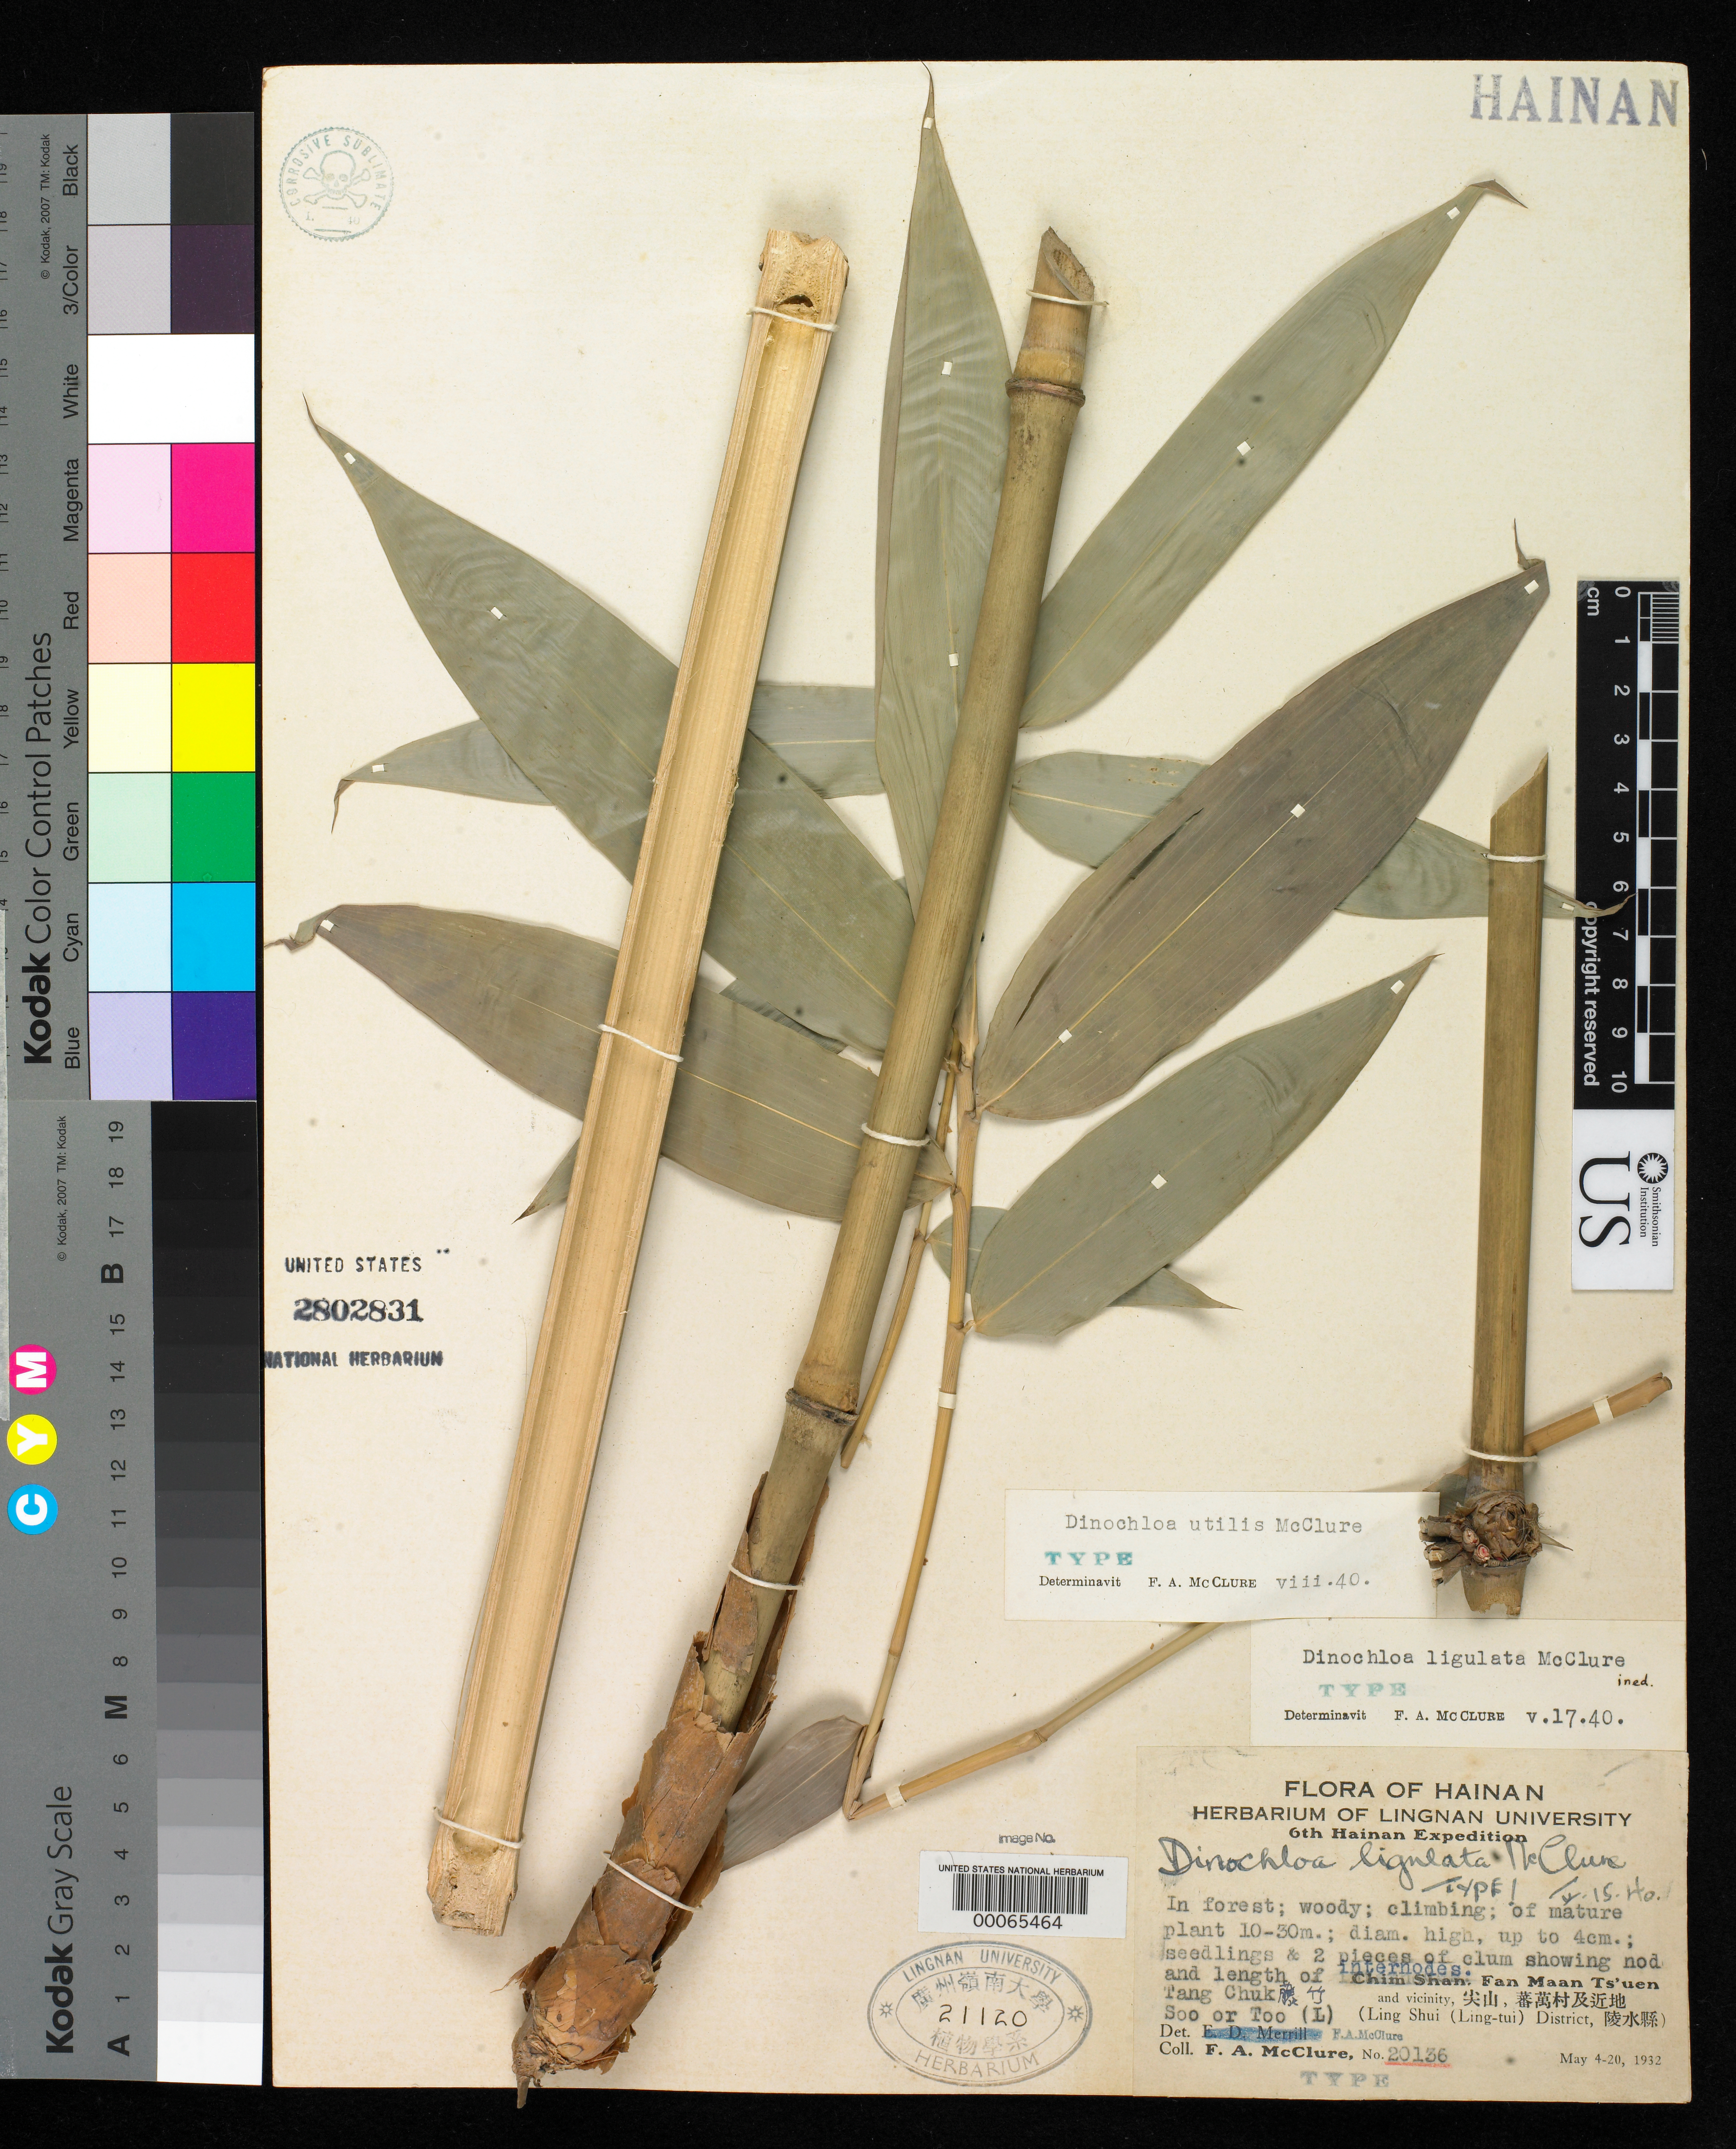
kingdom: Plantae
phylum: Tracheophyta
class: Liliopsida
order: Poales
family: Poaceae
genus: Dinochloa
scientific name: Dinochloa utilis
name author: McClure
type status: Holotype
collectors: F. A. McClure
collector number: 20136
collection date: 1932-05-04/1932-05-20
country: China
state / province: Hainan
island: Hainan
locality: Ling Shui Dist., Chim Shan, Fan Masn Ts'uen and vicinity.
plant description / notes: Permanently on loan to USNH; Lingnan Univ. # 21120.; Originally annotated by McClure as "Dinochloa ligulata McClure", name apparently not published. Possibly collected from cultivation; unclear whether annotation on label "V. 15. 40." represents date of annotation or date of collection.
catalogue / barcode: US 2802831